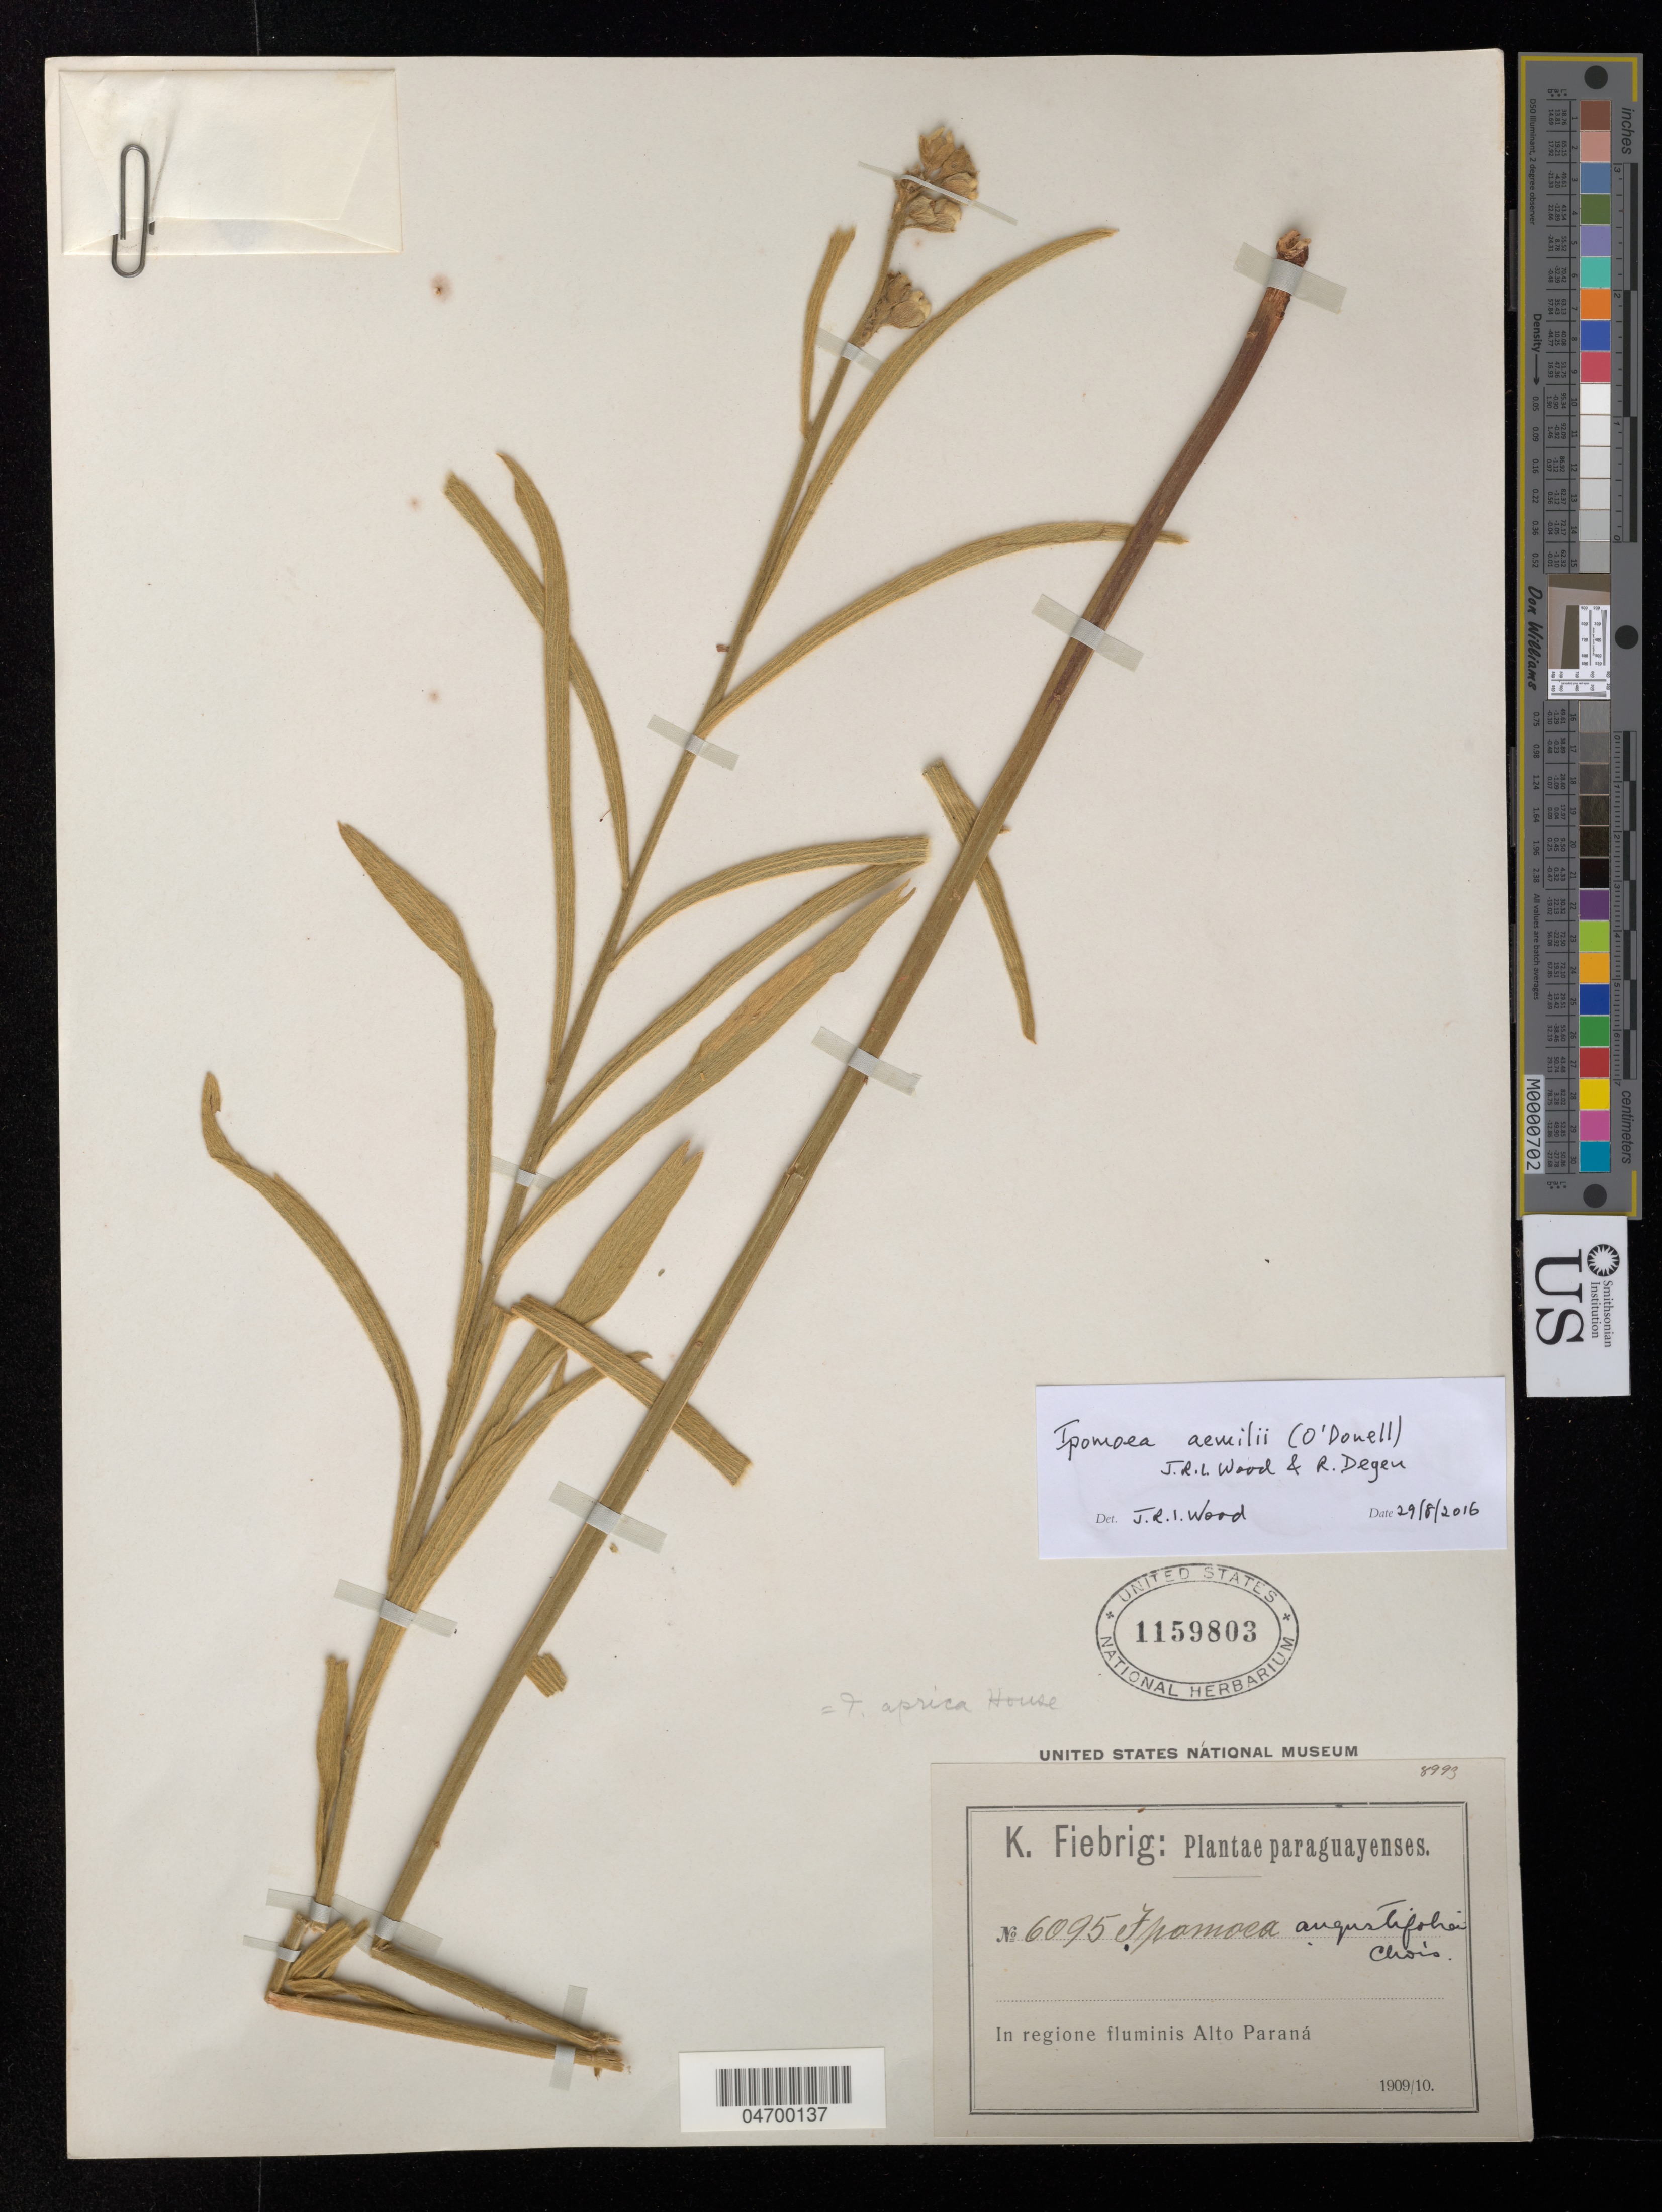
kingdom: Plantae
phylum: Tracheophyta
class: Magnoliopsida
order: Solanales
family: Convolvulaceae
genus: Ipomoea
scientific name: Ipomoea aemilii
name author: (O'Donell) J.R.I. Wood & R. Degen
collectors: K. Fiebrig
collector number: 6095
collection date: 1909/1910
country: Paraguay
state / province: Alto Parana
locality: In regione fluminis Alto Paraná.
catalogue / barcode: US 1159803